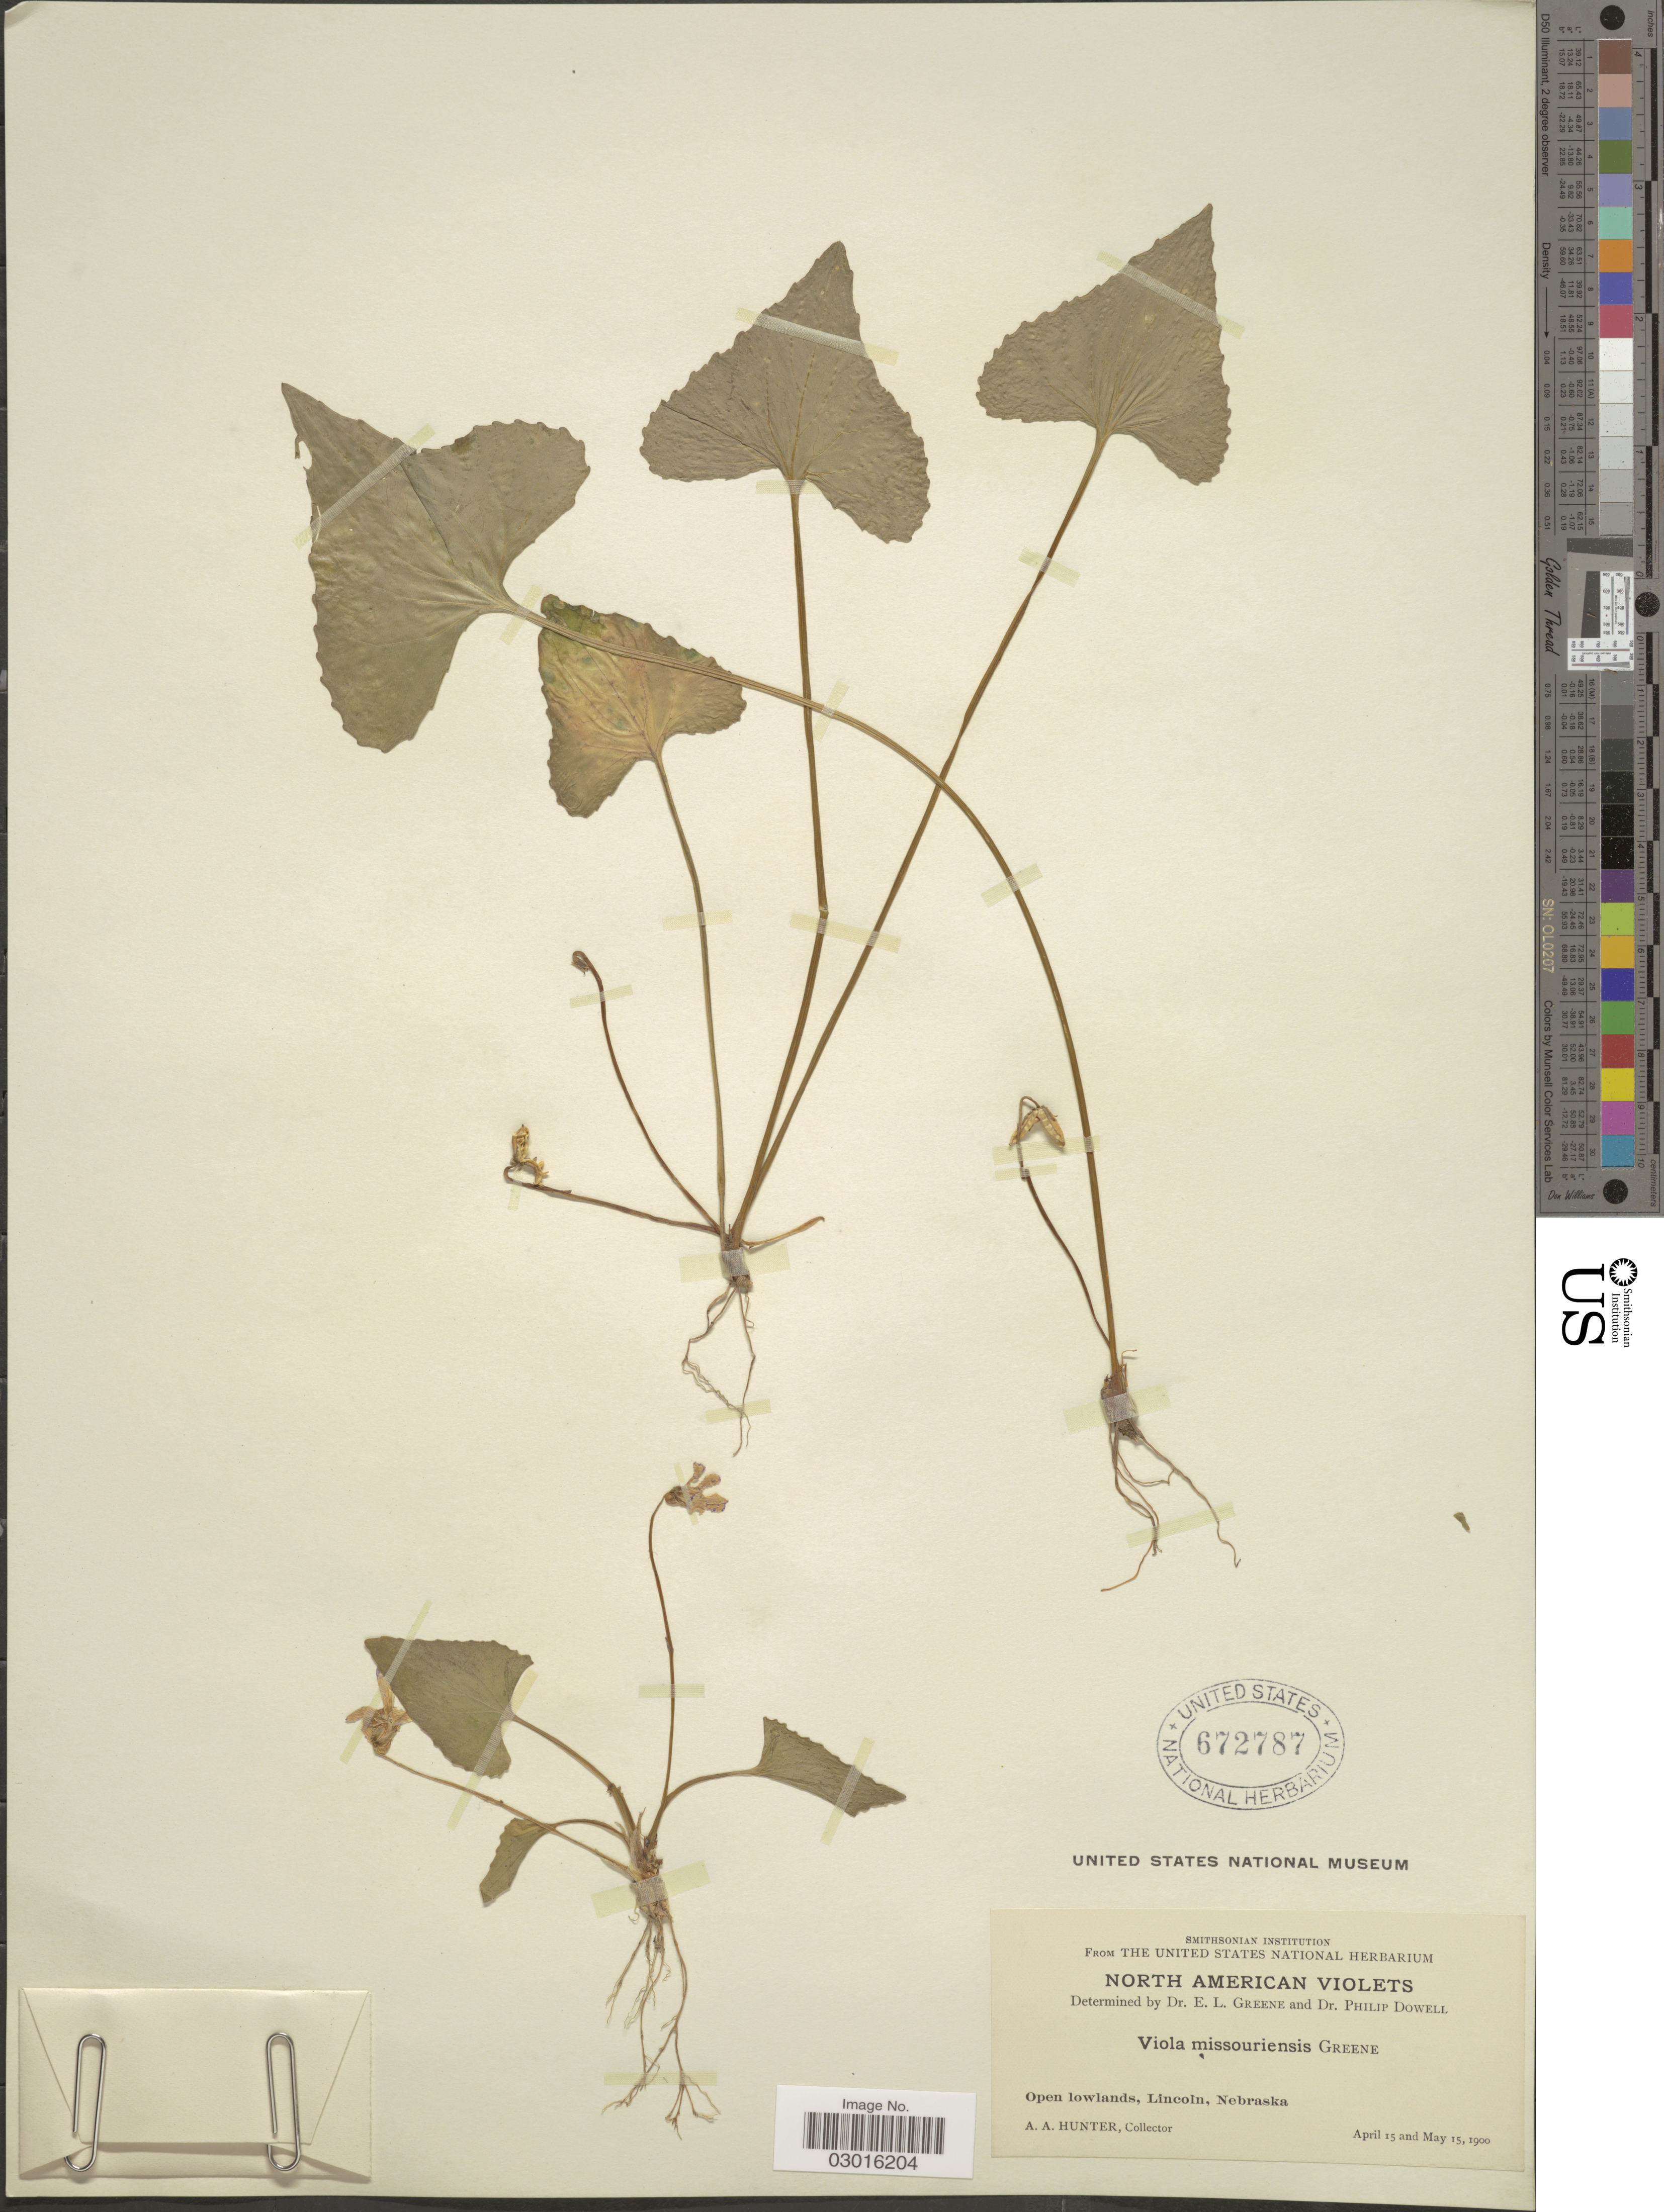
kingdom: Plantae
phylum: Tracheophyta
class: Magnoliopsida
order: Malpighiales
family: Violaceae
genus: Viola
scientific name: Viola missouriensis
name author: Greene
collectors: A. Hunter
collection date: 1900-04-15/1900-05-15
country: United States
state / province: Nebraska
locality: Open lowlands, Lincoln.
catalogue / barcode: US 672787